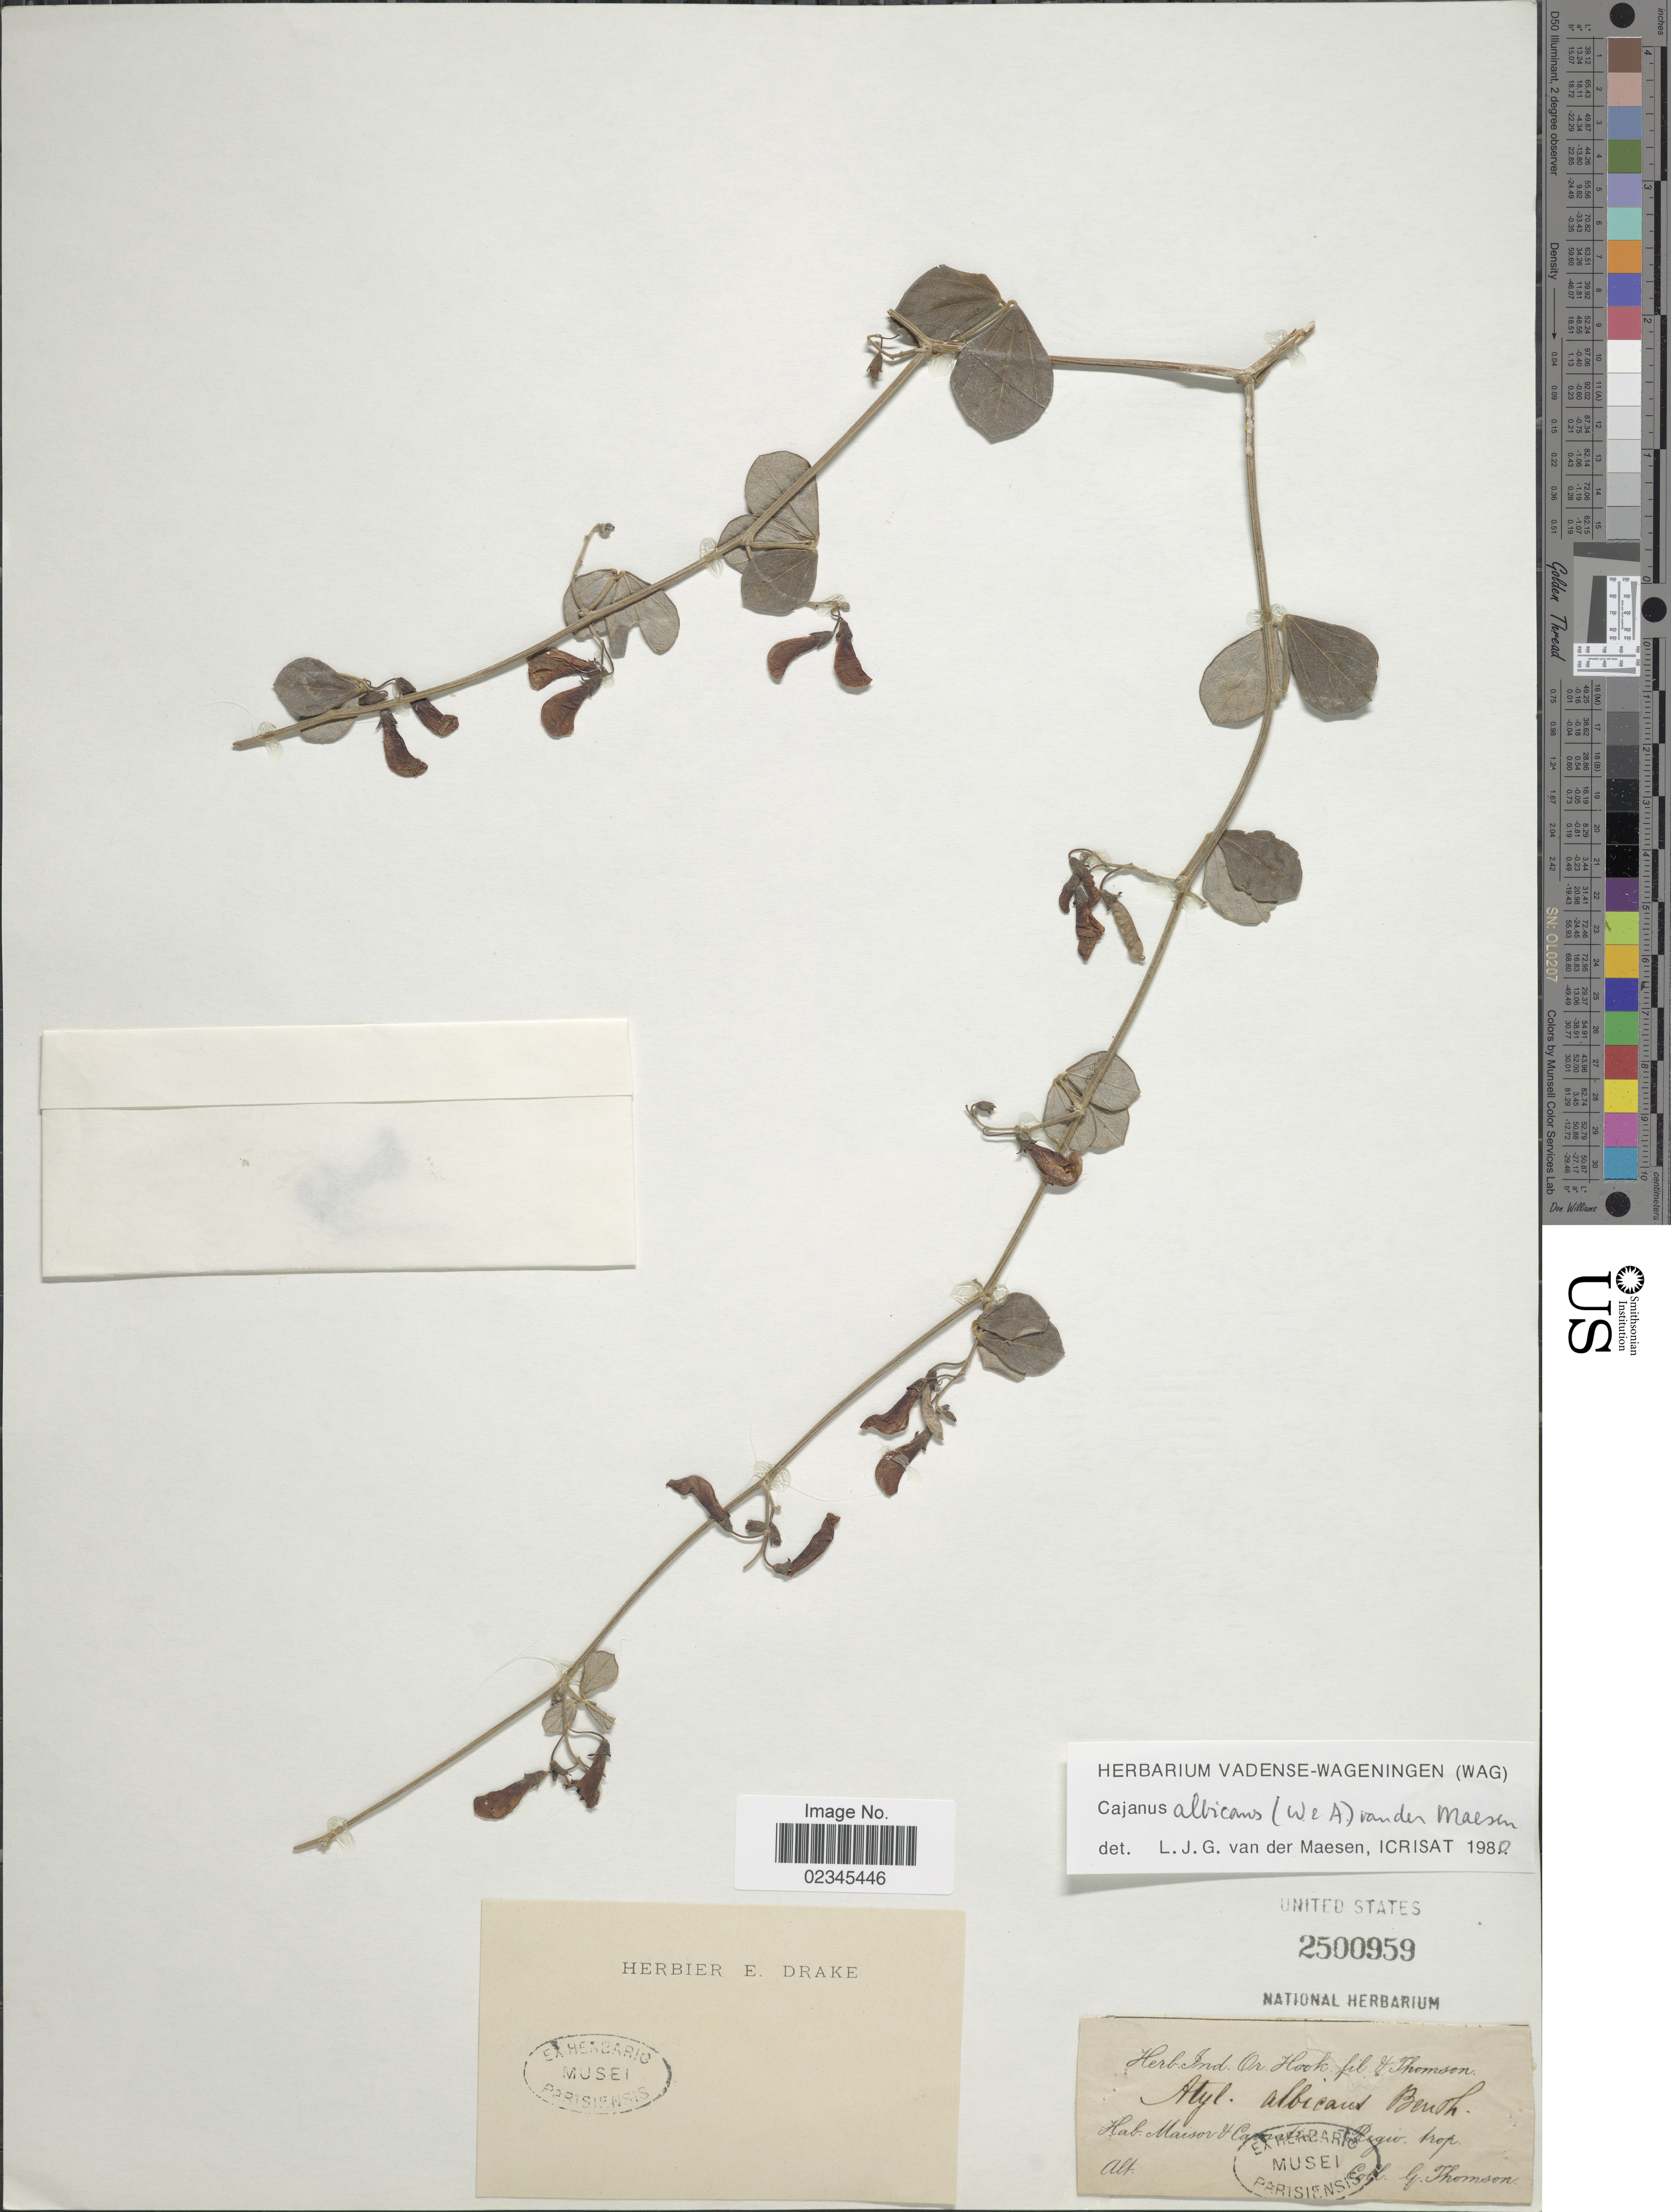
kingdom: Plantae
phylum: Tracheophyta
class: Magnoliopsida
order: Fabales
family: Fabaceae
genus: Cajanus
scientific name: Cajanus albicans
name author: (Wight & Arn.) Maesen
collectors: G. Thomson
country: India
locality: Maisor & Carnatic, Regio trop.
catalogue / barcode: US 2500959